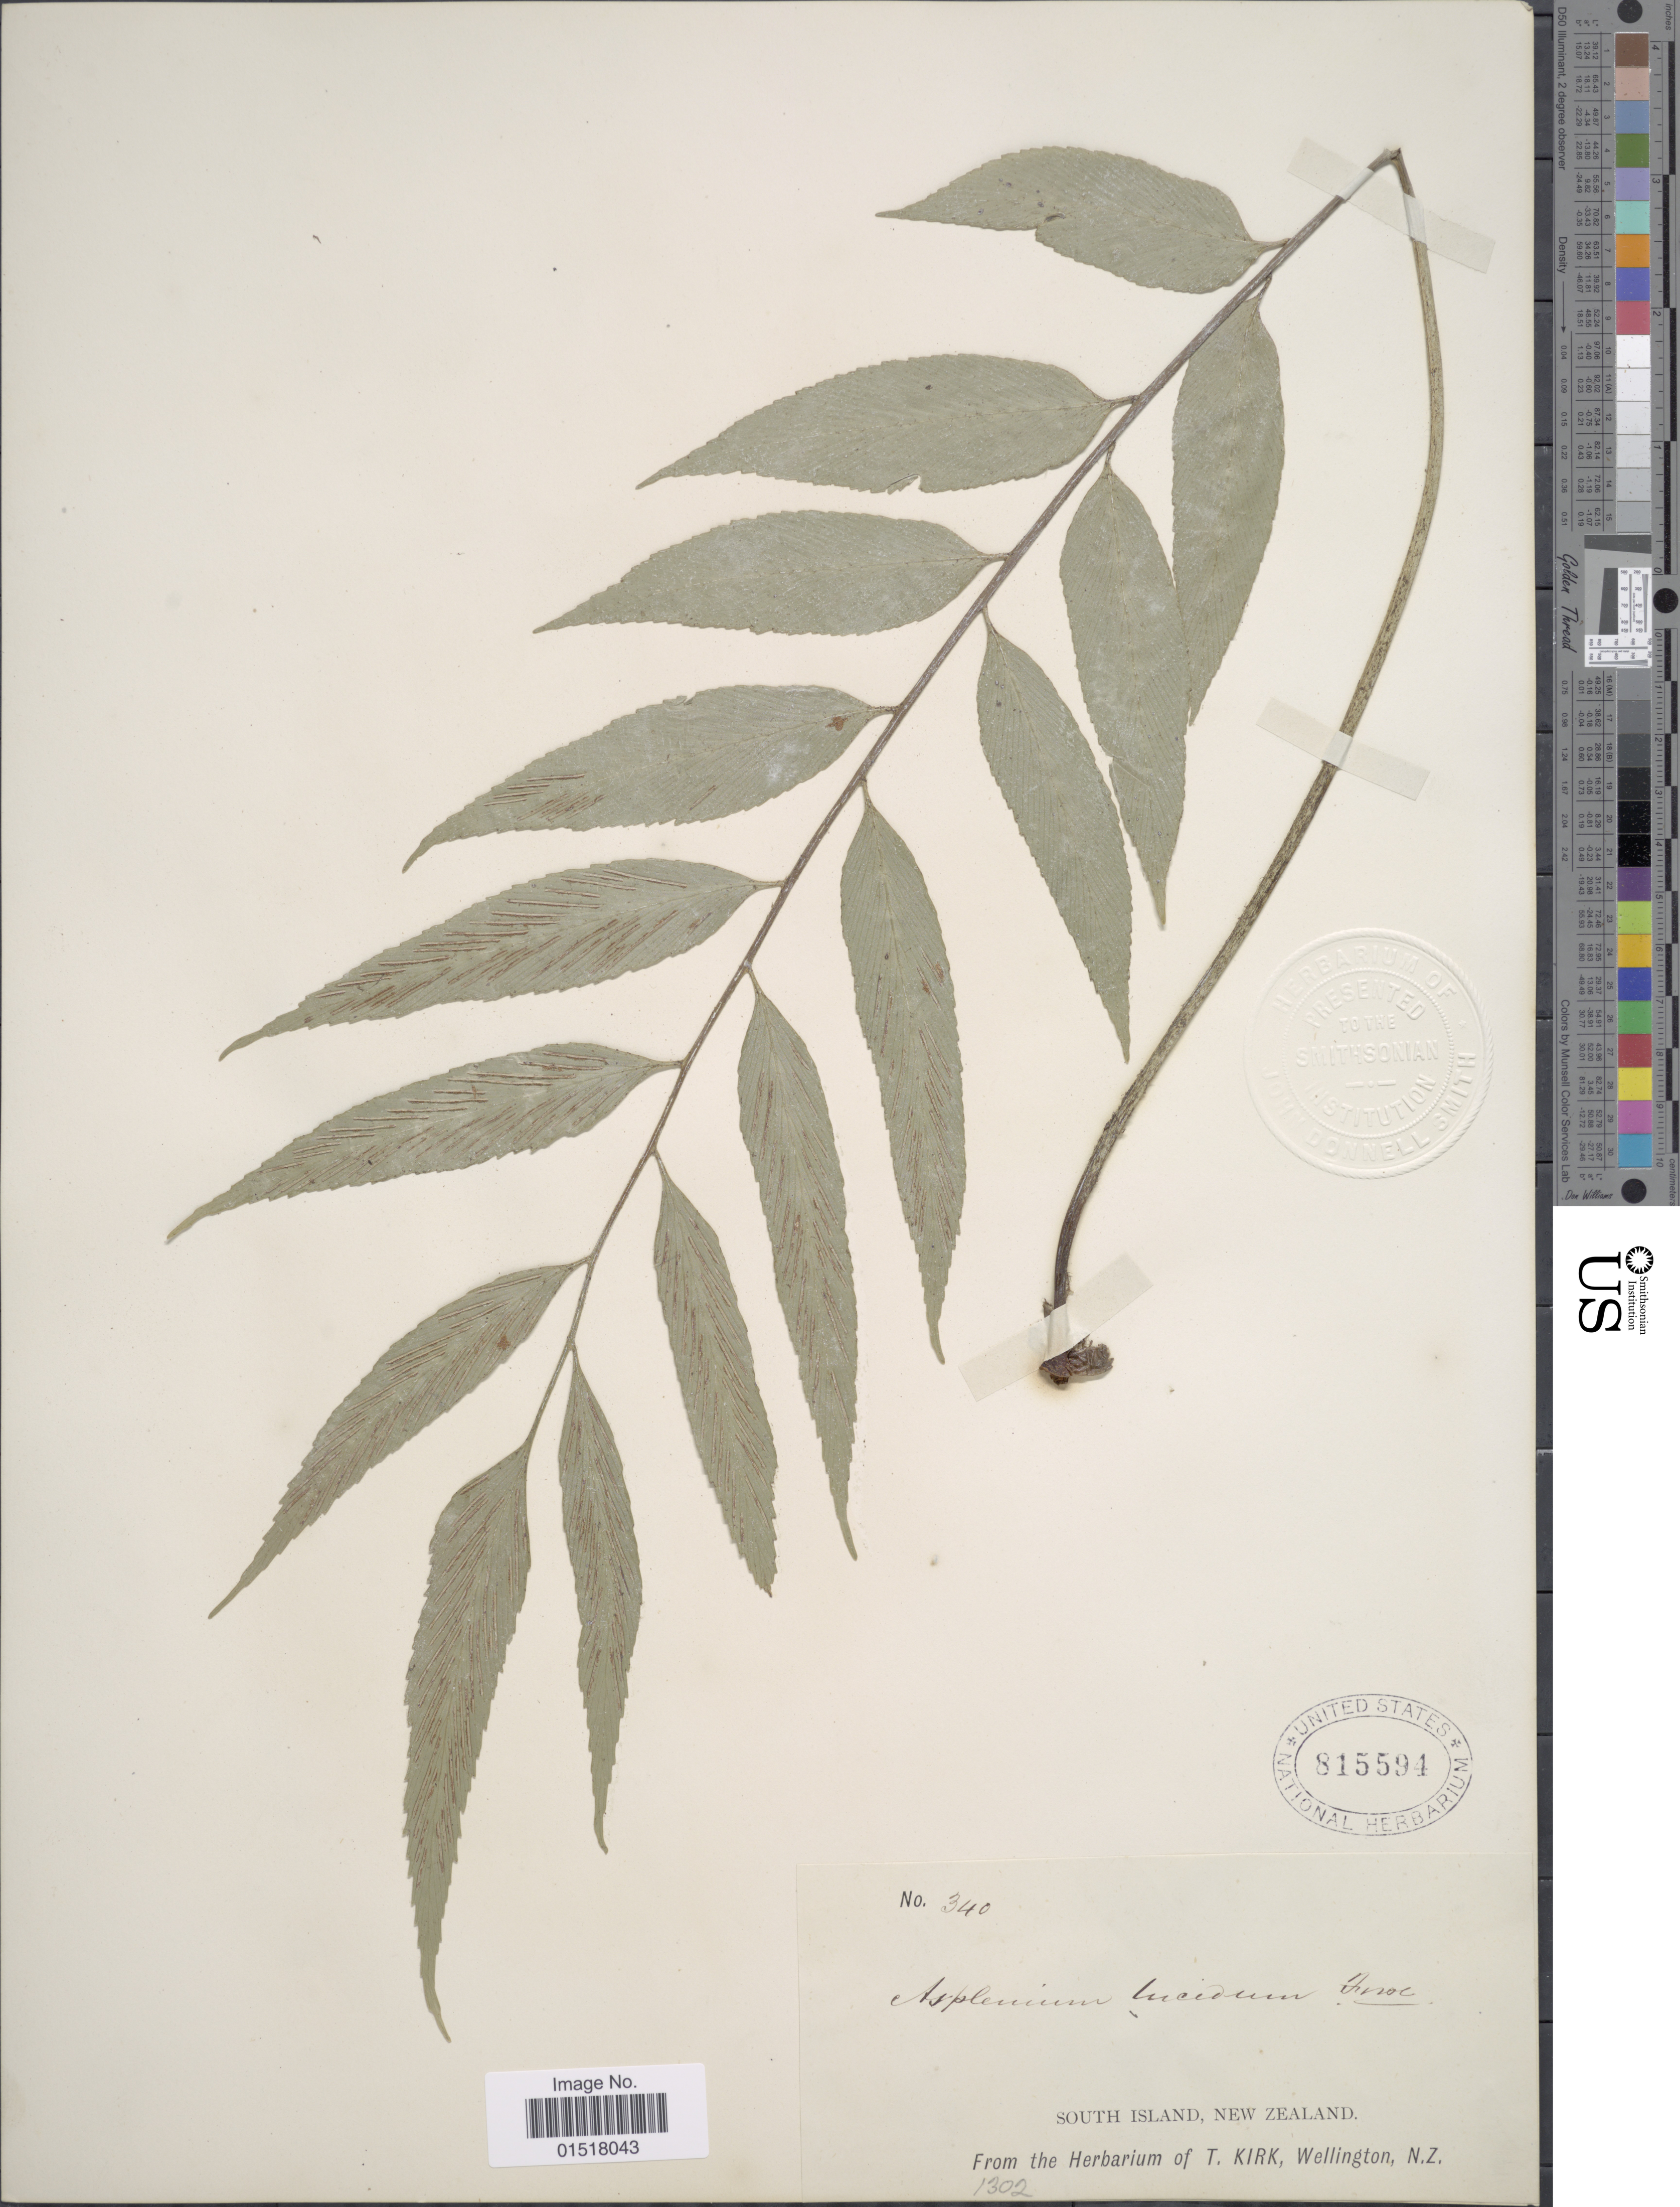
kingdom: Plantae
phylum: Tracheophyta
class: Polypodiopsida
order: Polypodiales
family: Aspleniaceae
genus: Asplenium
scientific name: Asplenium oblongifolium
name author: Colenso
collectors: ex herb. T. Kirk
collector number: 340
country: New Zealand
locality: South Island.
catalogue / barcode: US 815594